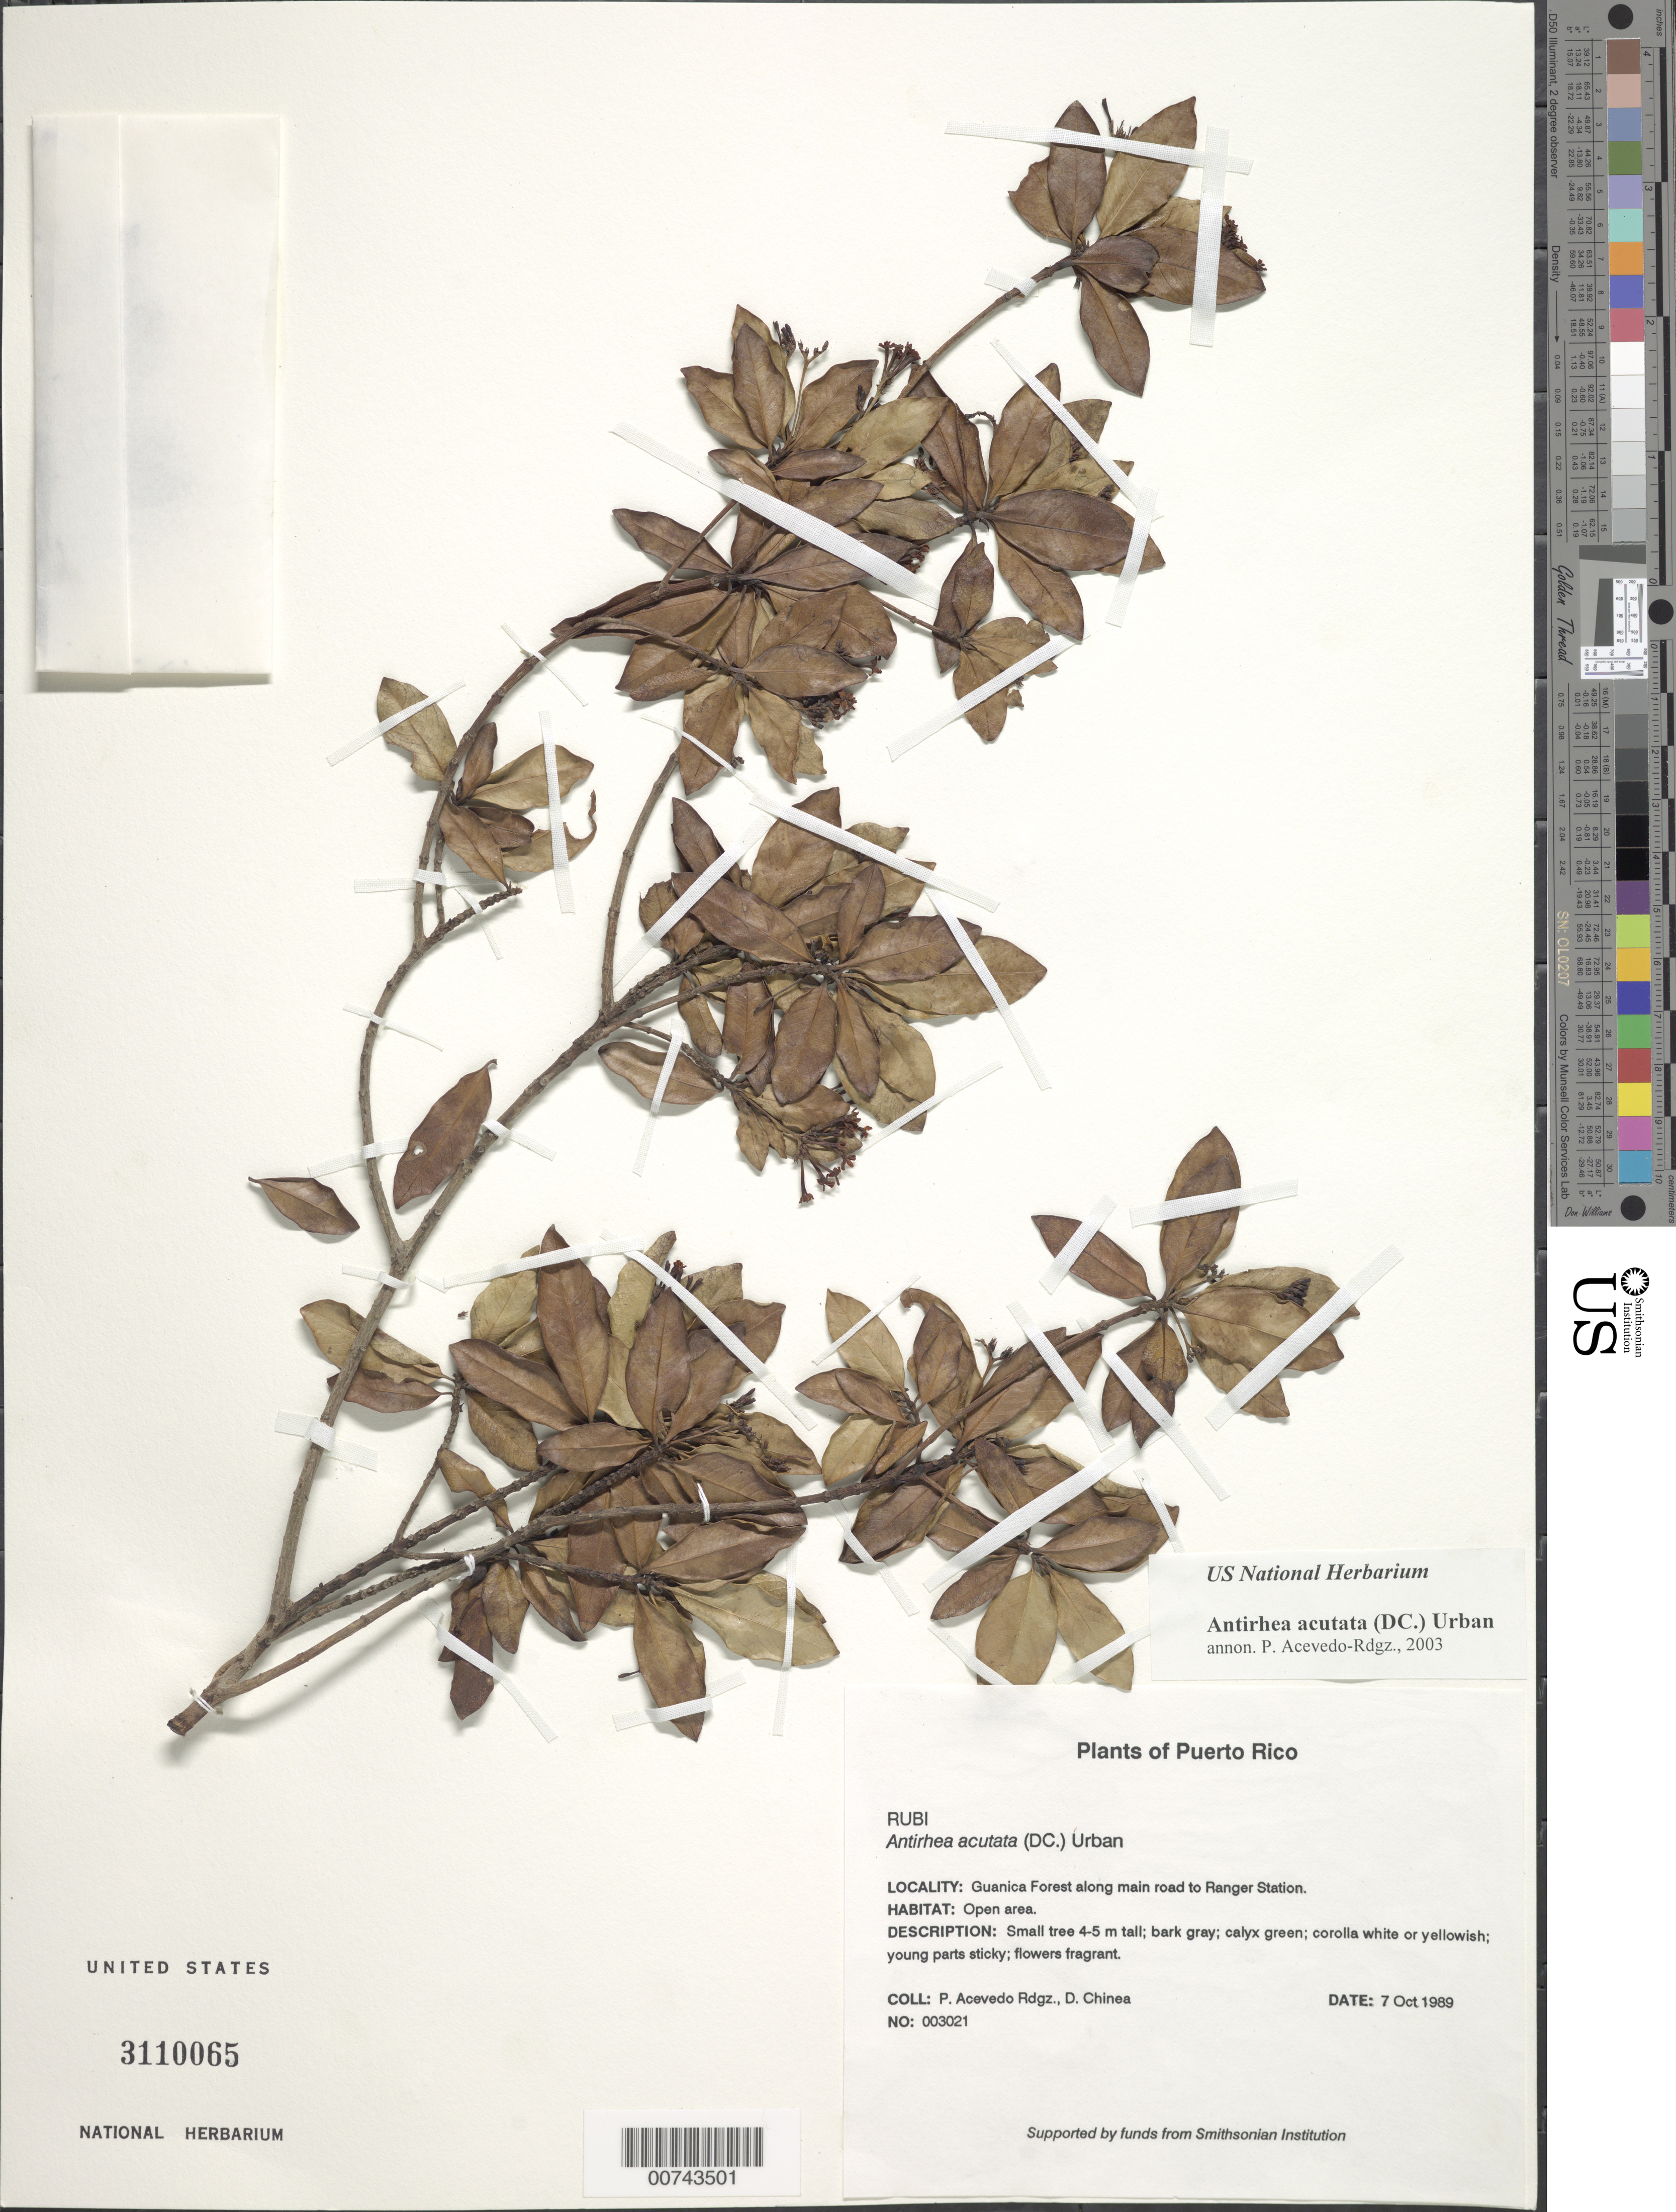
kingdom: Plantae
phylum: Tracheophyta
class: Magnoliopsida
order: Gentianales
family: Rubiaceae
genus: Antirhea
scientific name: Antirhea acutata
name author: (DC.) Urb.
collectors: P. Acevedo-Rodr. & D. Chinea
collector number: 3021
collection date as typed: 07 Oct 1989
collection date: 1989-10-07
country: Puerto Rico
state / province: Guánica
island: Puerto Rico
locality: Guánica; Guánica Forest along main road to Ranger Station.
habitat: Open area.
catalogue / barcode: US 3110065